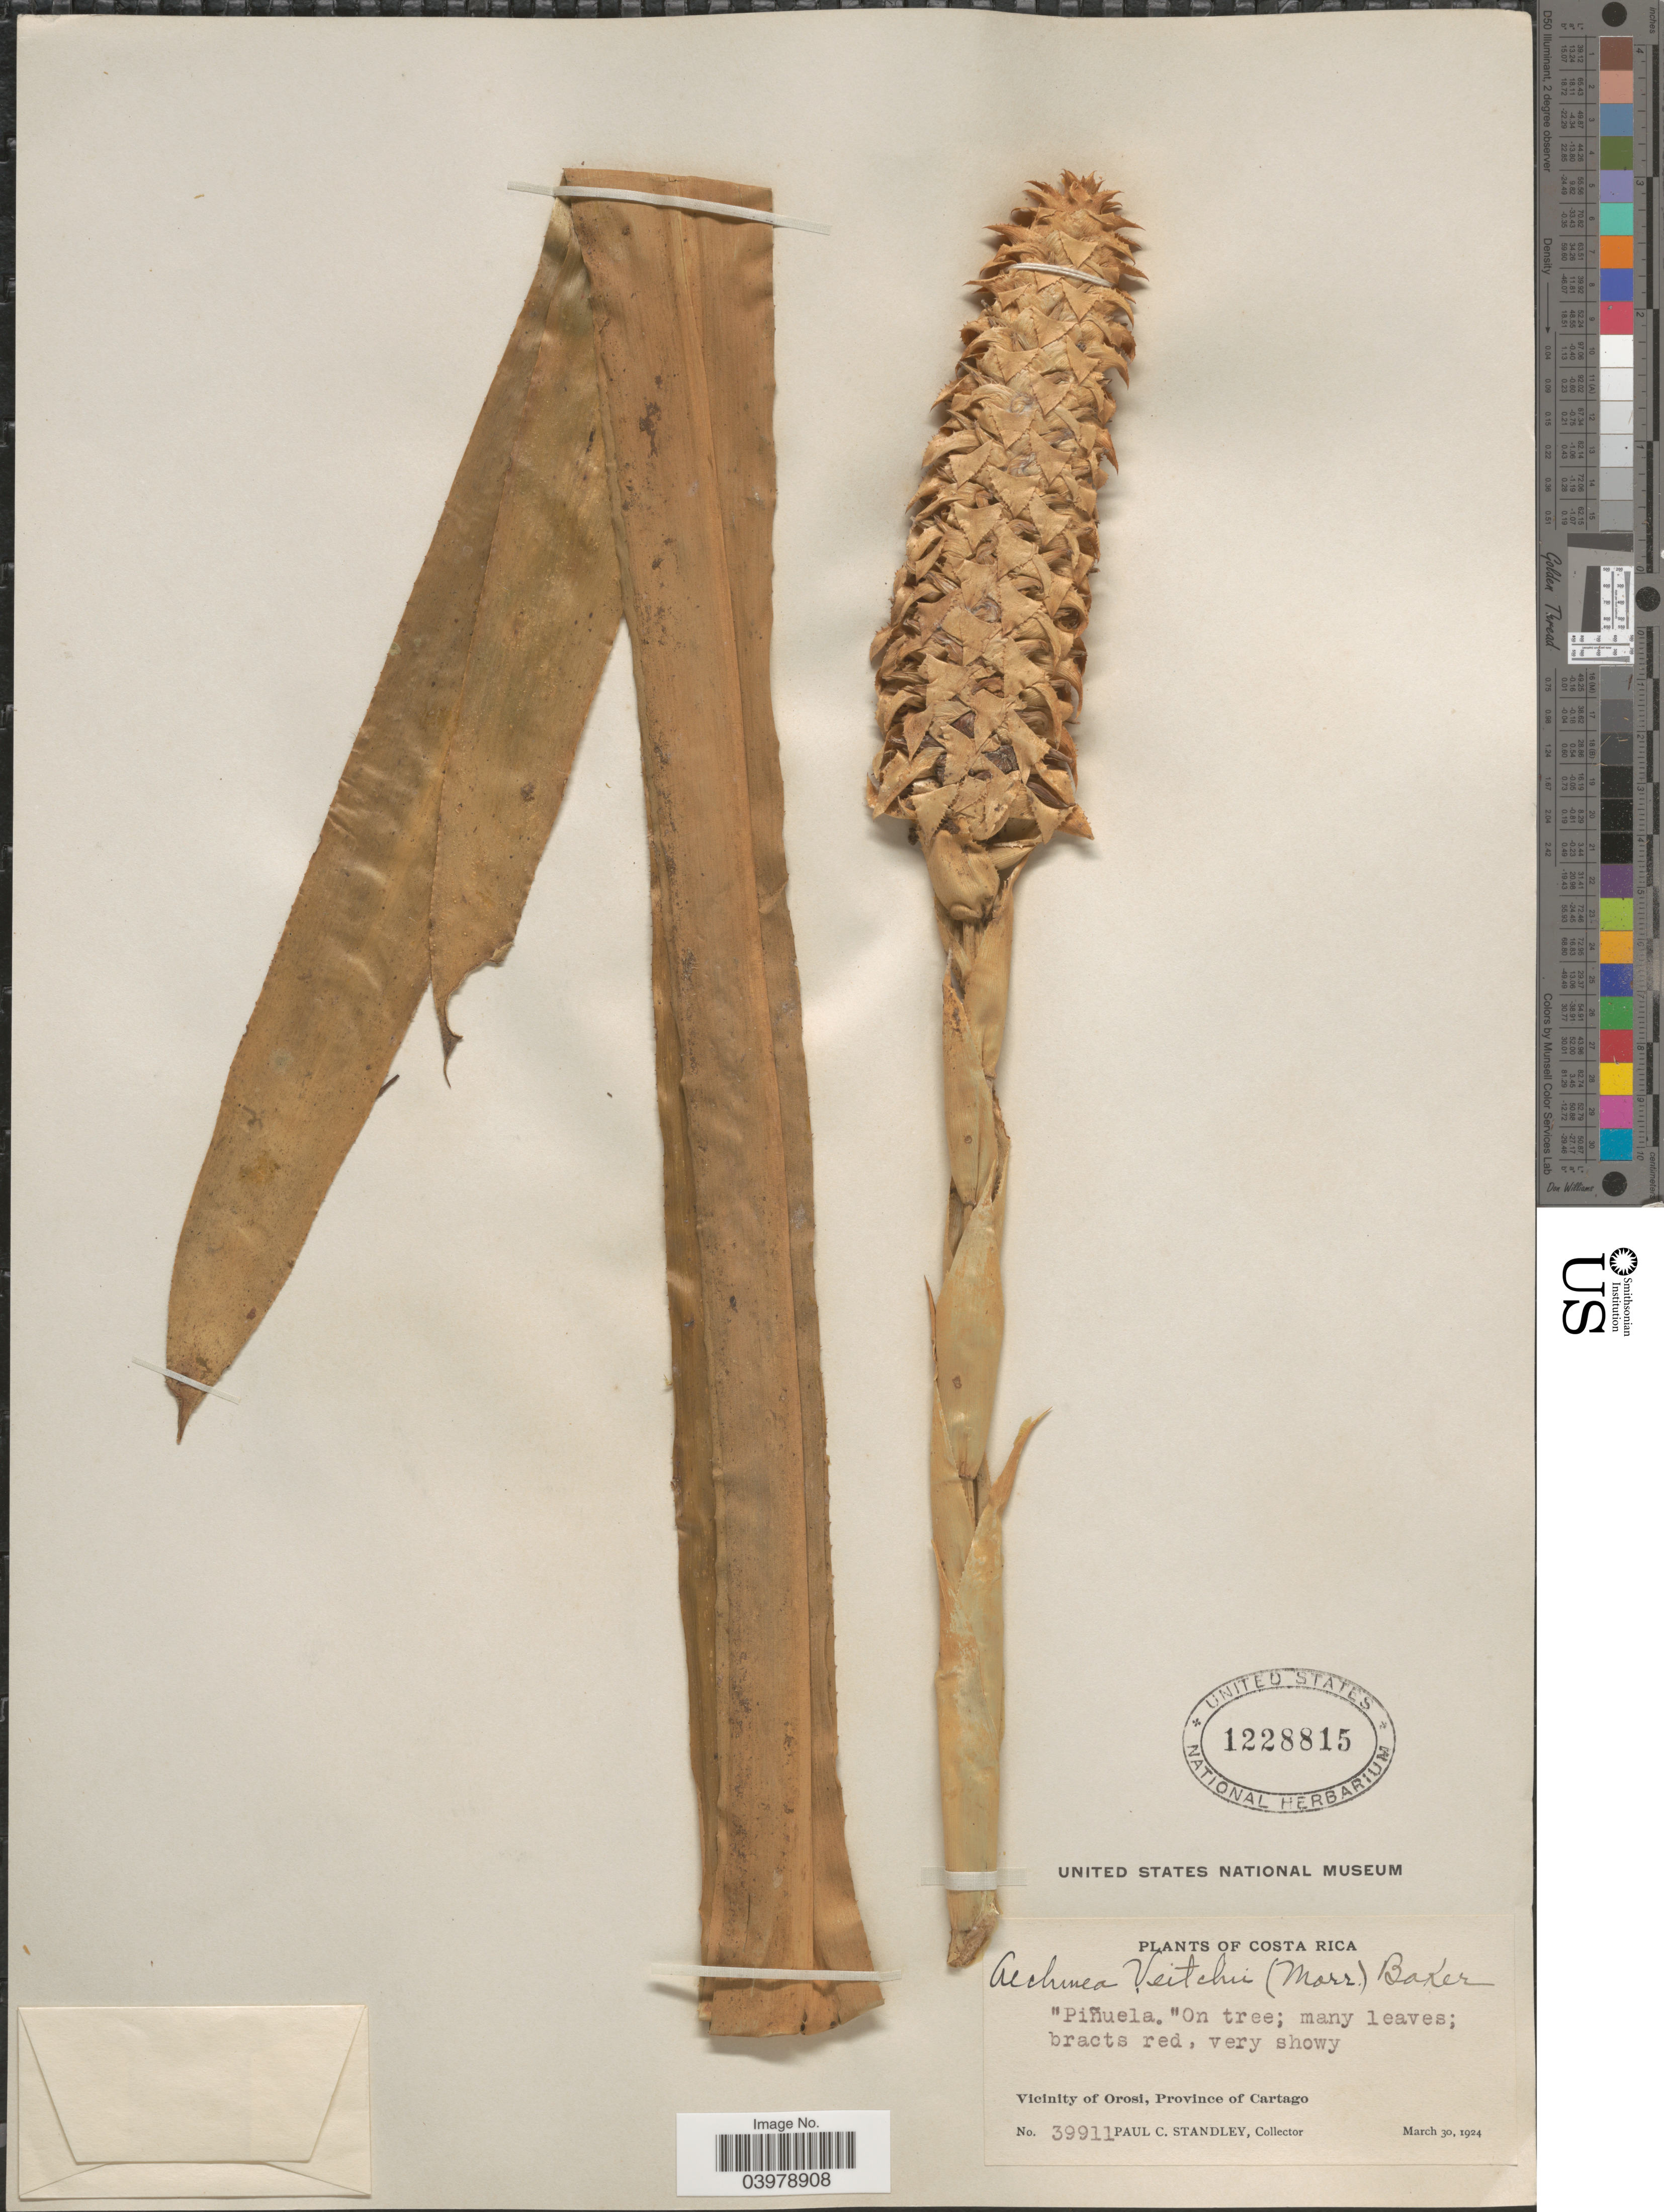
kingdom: Plantae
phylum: Tracheophyta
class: Liliopsida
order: Poales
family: Bromeliaceae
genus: Aechmea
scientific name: Aechmea veitchii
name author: Baker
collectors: P. C. Standley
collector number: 39911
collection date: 1924-03-30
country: Costa Rica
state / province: Cartago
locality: Vicinity of Orosi.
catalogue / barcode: US 1228815